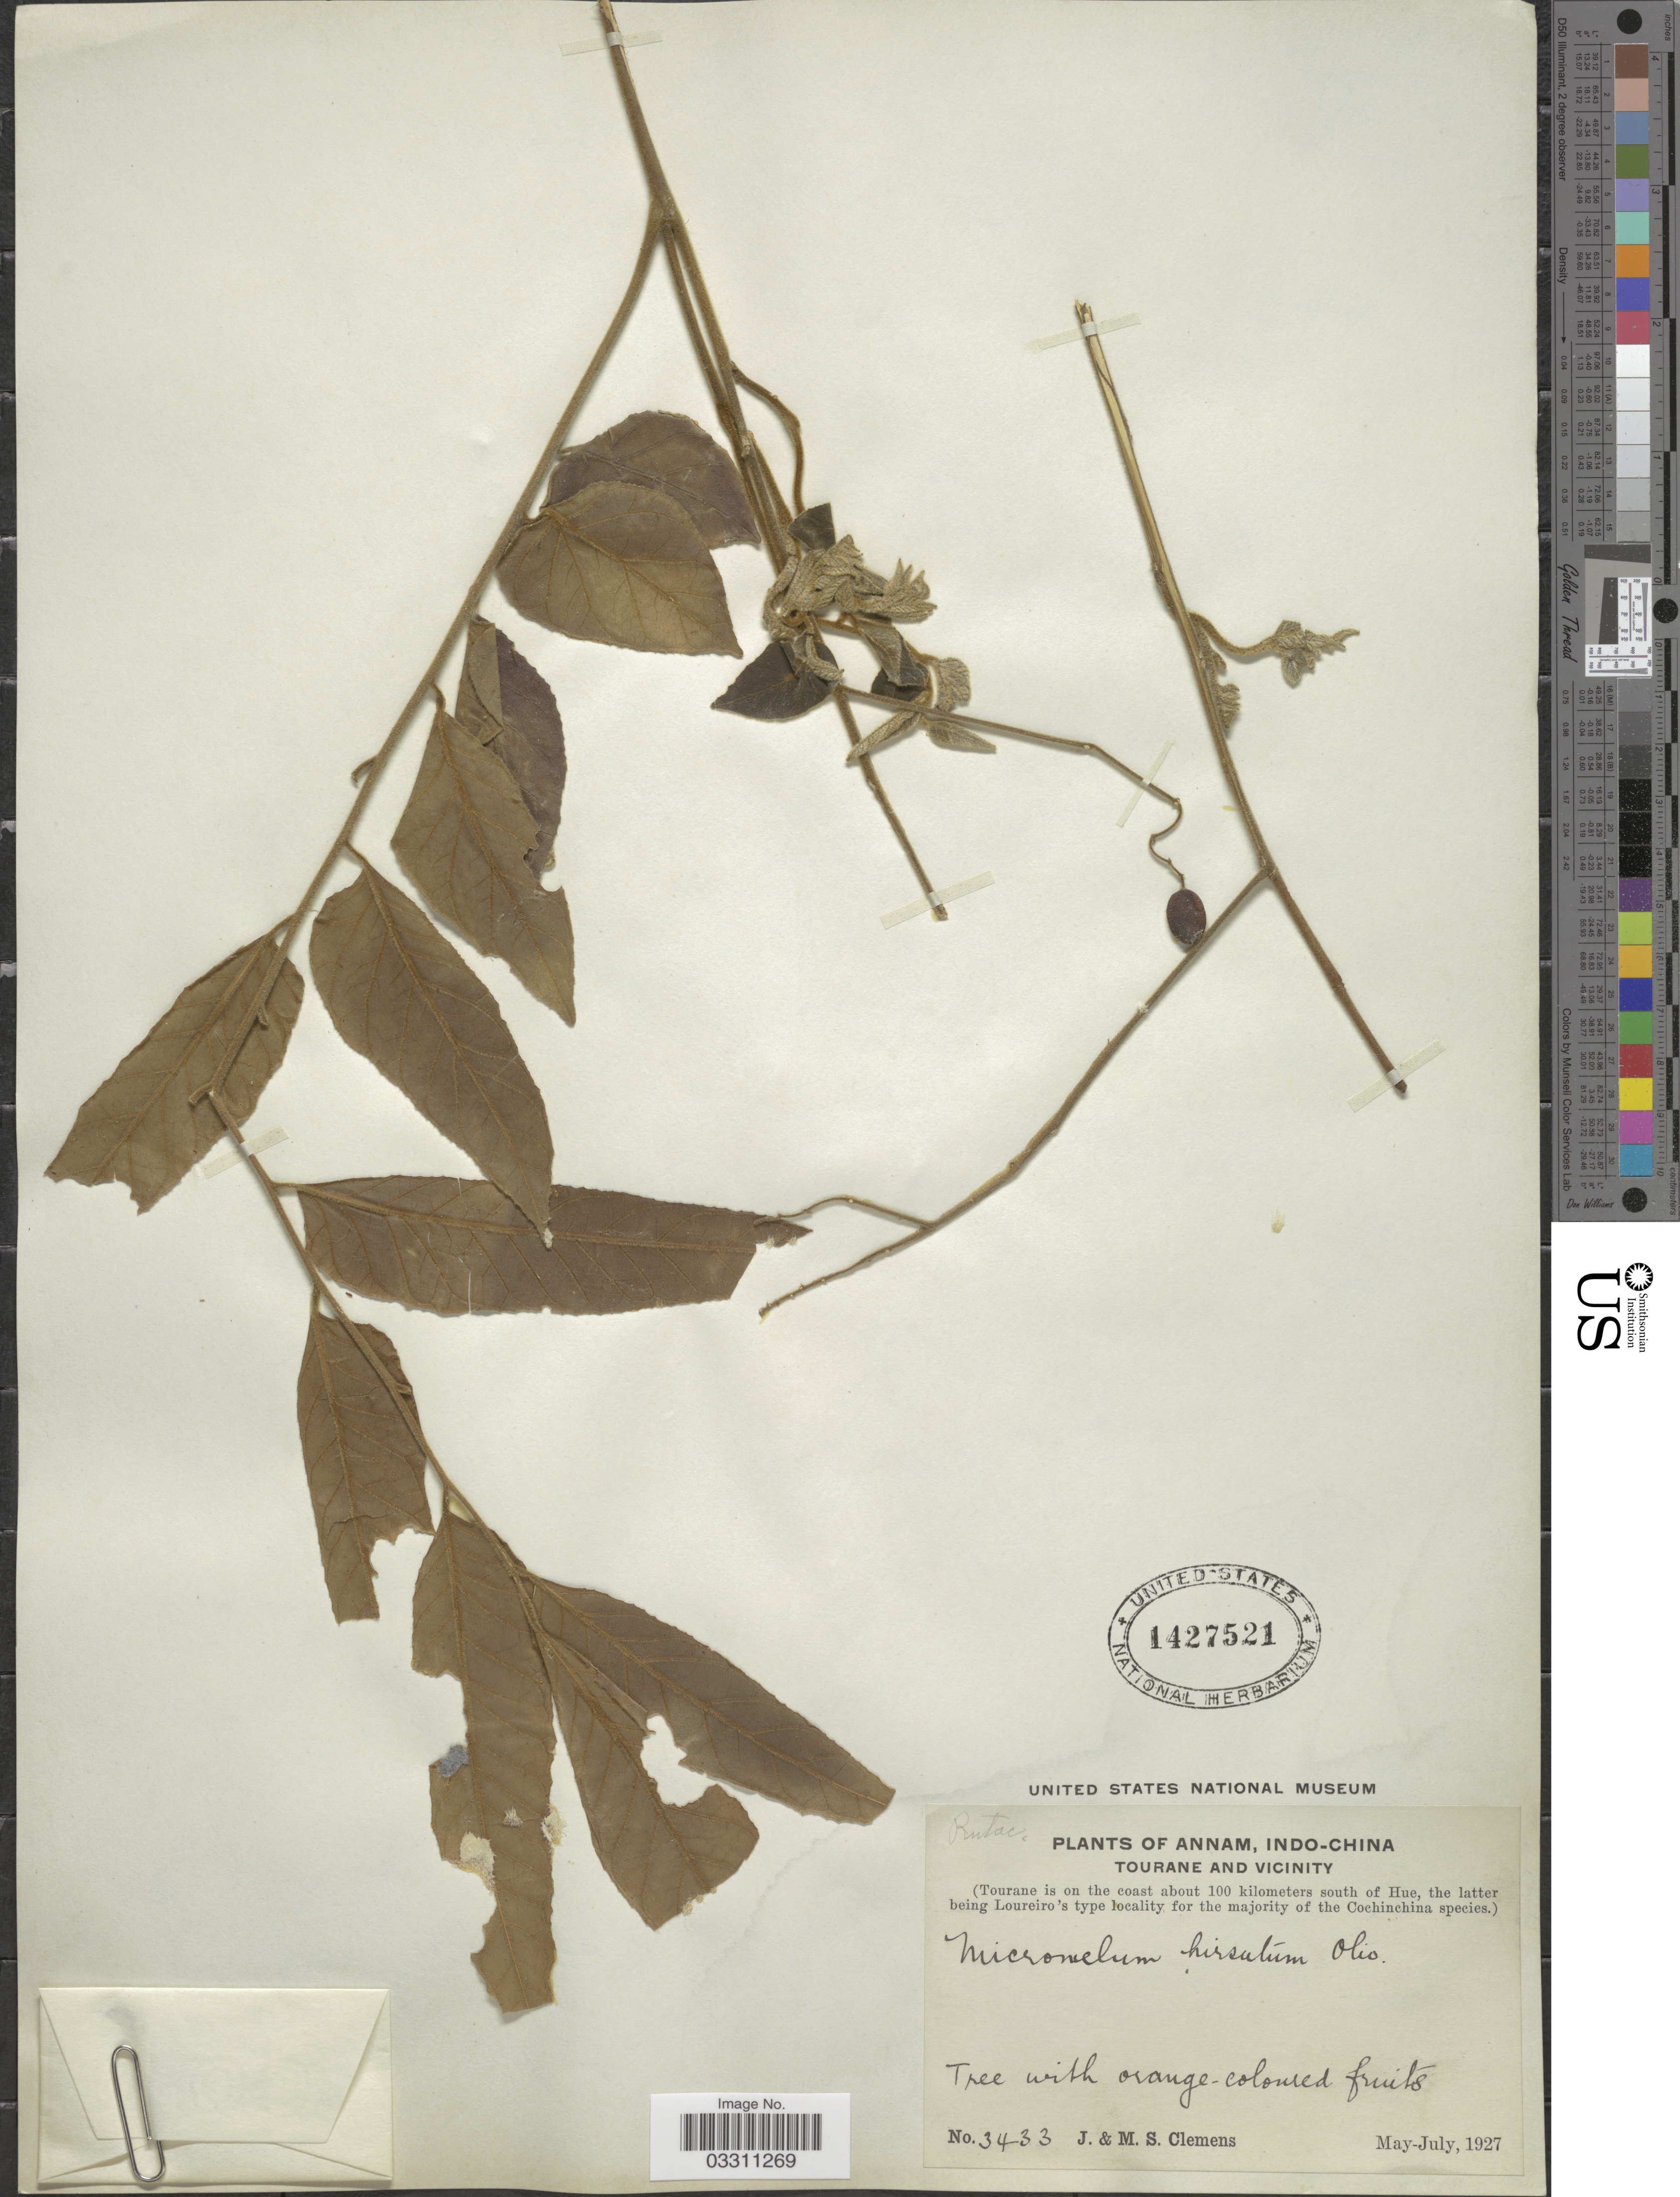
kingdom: Plantae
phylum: Tracheophyta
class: Magnoliopsida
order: Sapindales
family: Rutaceae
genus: Micromelum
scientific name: Micromelum hirsutum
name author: Oliv.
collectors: J. Clemens & M. S. Clemens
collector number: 3433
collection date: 1927-05/1927-07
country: Vietnam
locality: Annam, Indo-China. Tourane and vicinity. Tourane is on the coast about 100 kilometers south of Hue.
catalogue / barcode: US 1427521